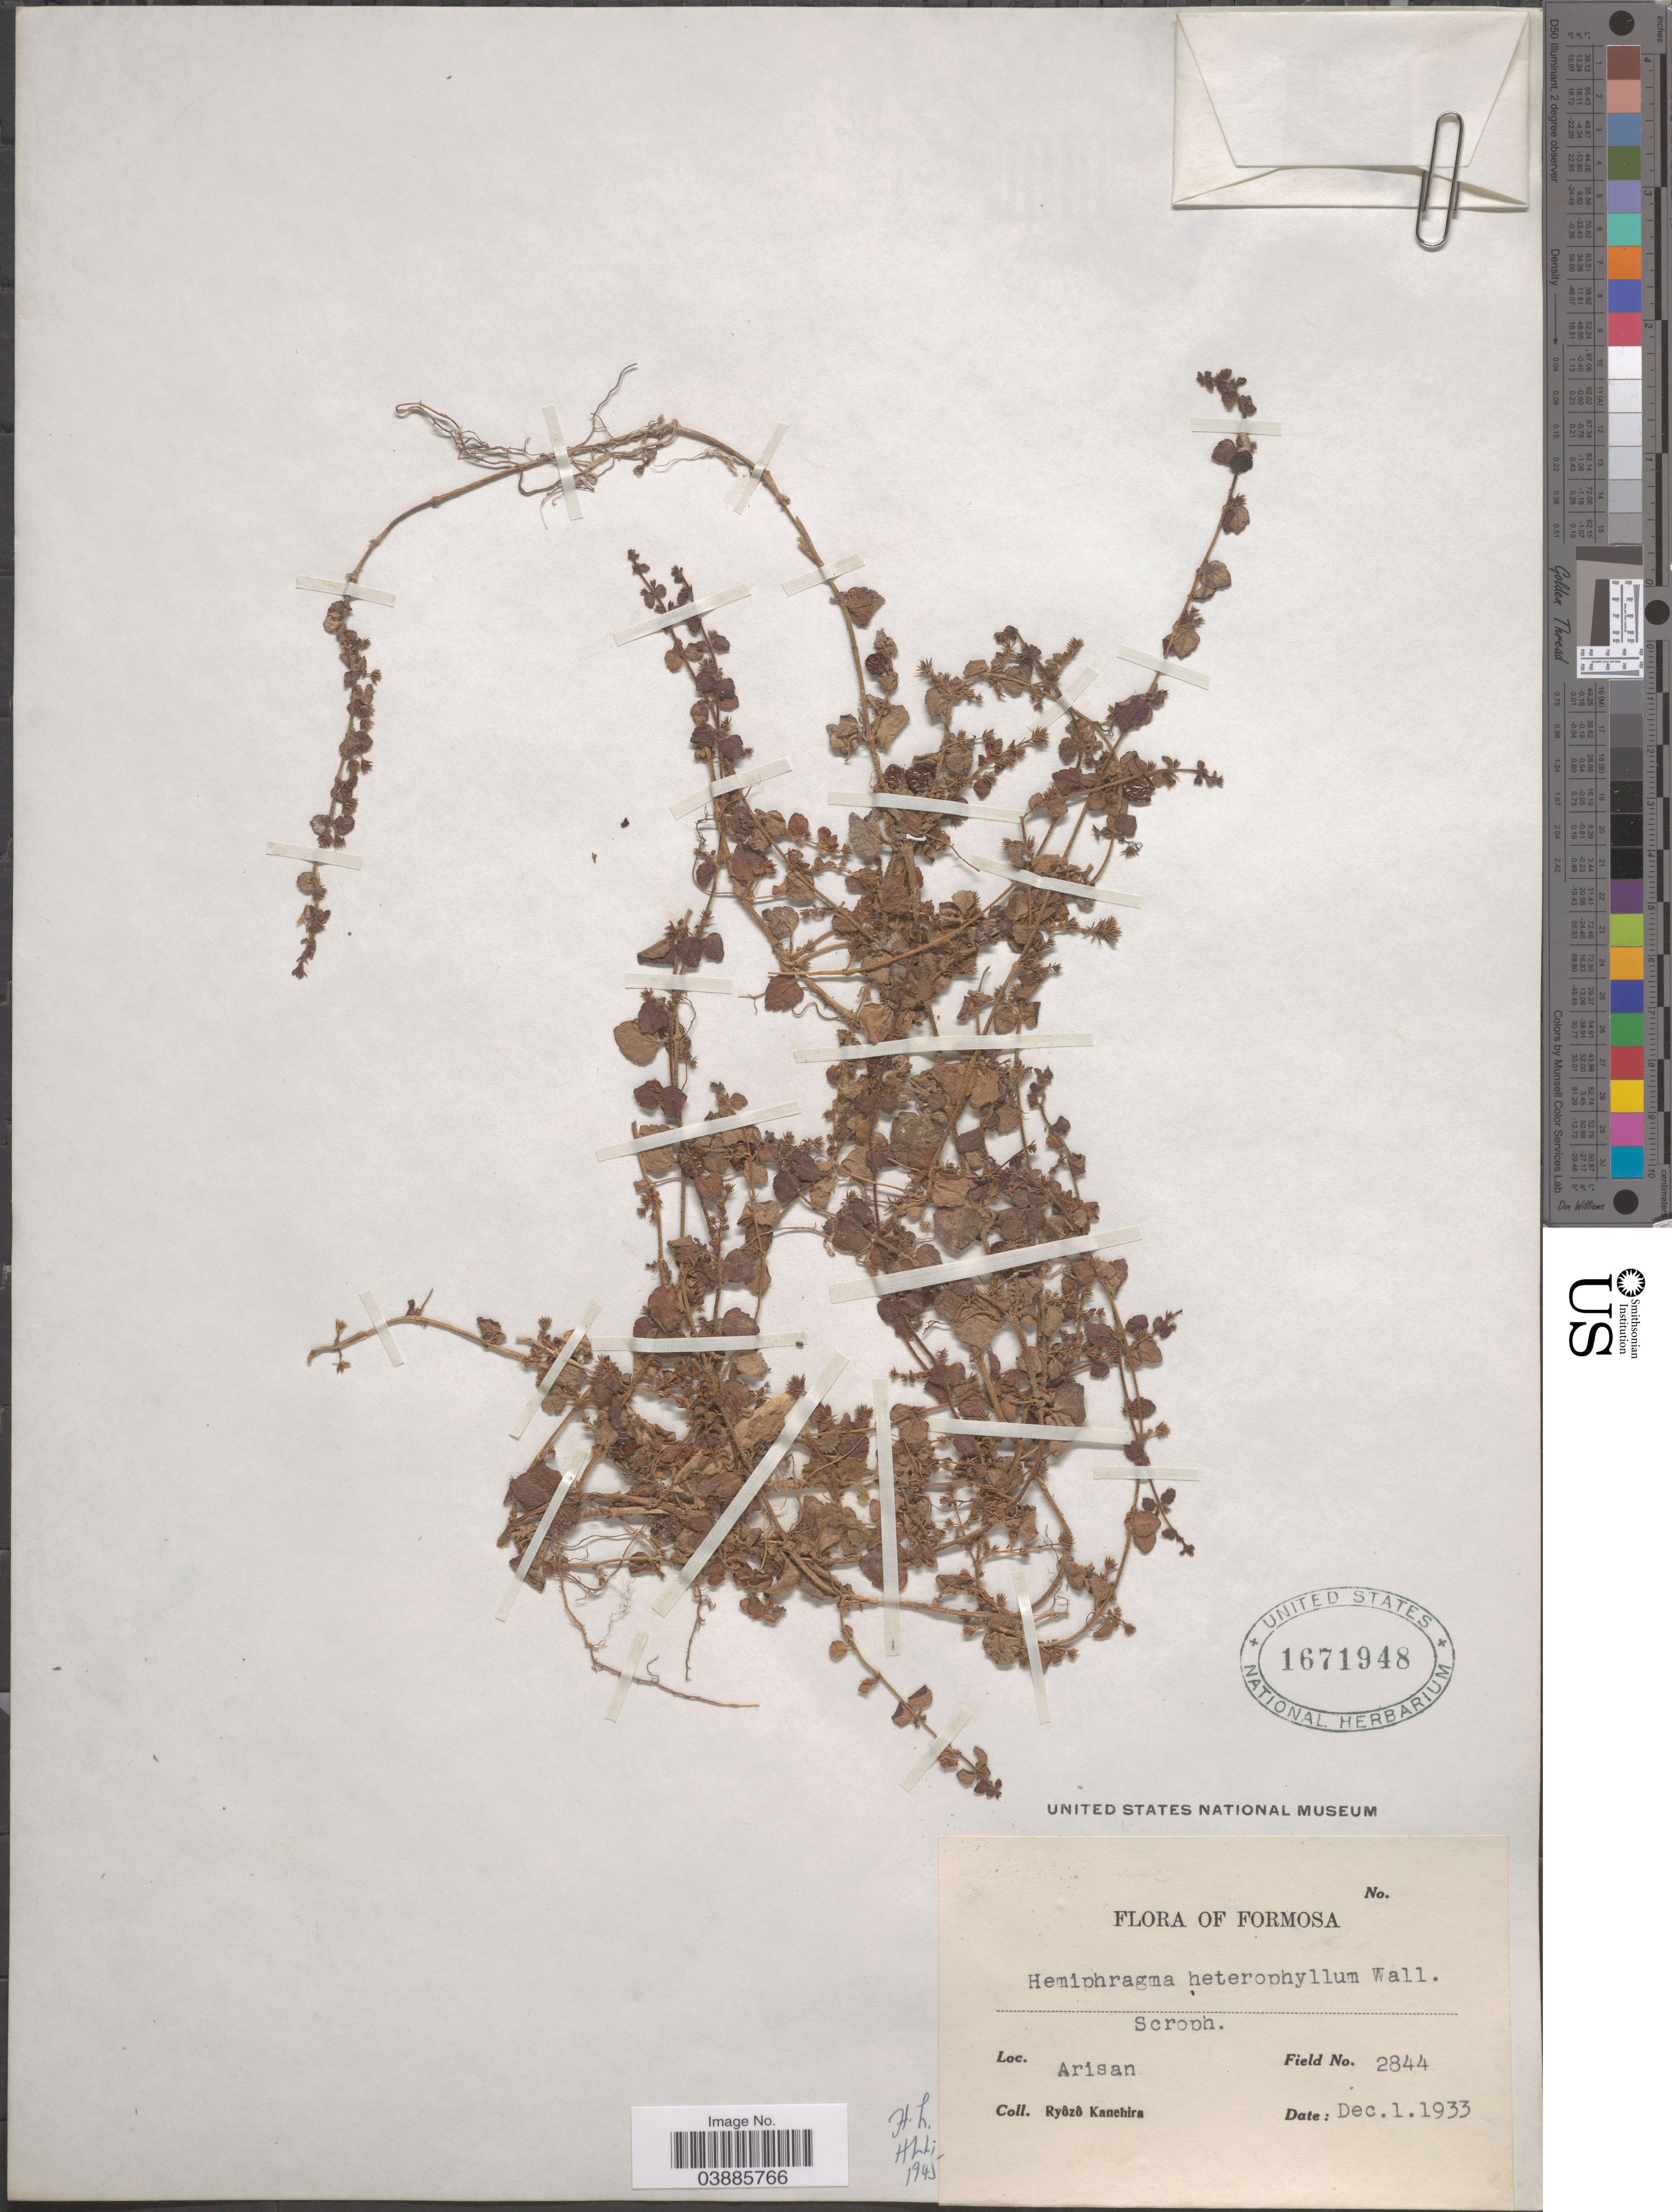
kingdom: Plantae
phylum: Tracheophyta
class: Magnoliopsida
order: Lamiales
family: Plantaginaceae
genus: Hemiphragma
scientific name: Hemiphragma heterophyllum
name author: Wall.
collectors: R. Kanehira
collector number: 2844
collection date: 1933-12-01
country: Taiwan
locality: Formosa. Arisan.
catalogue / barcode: US 1671948